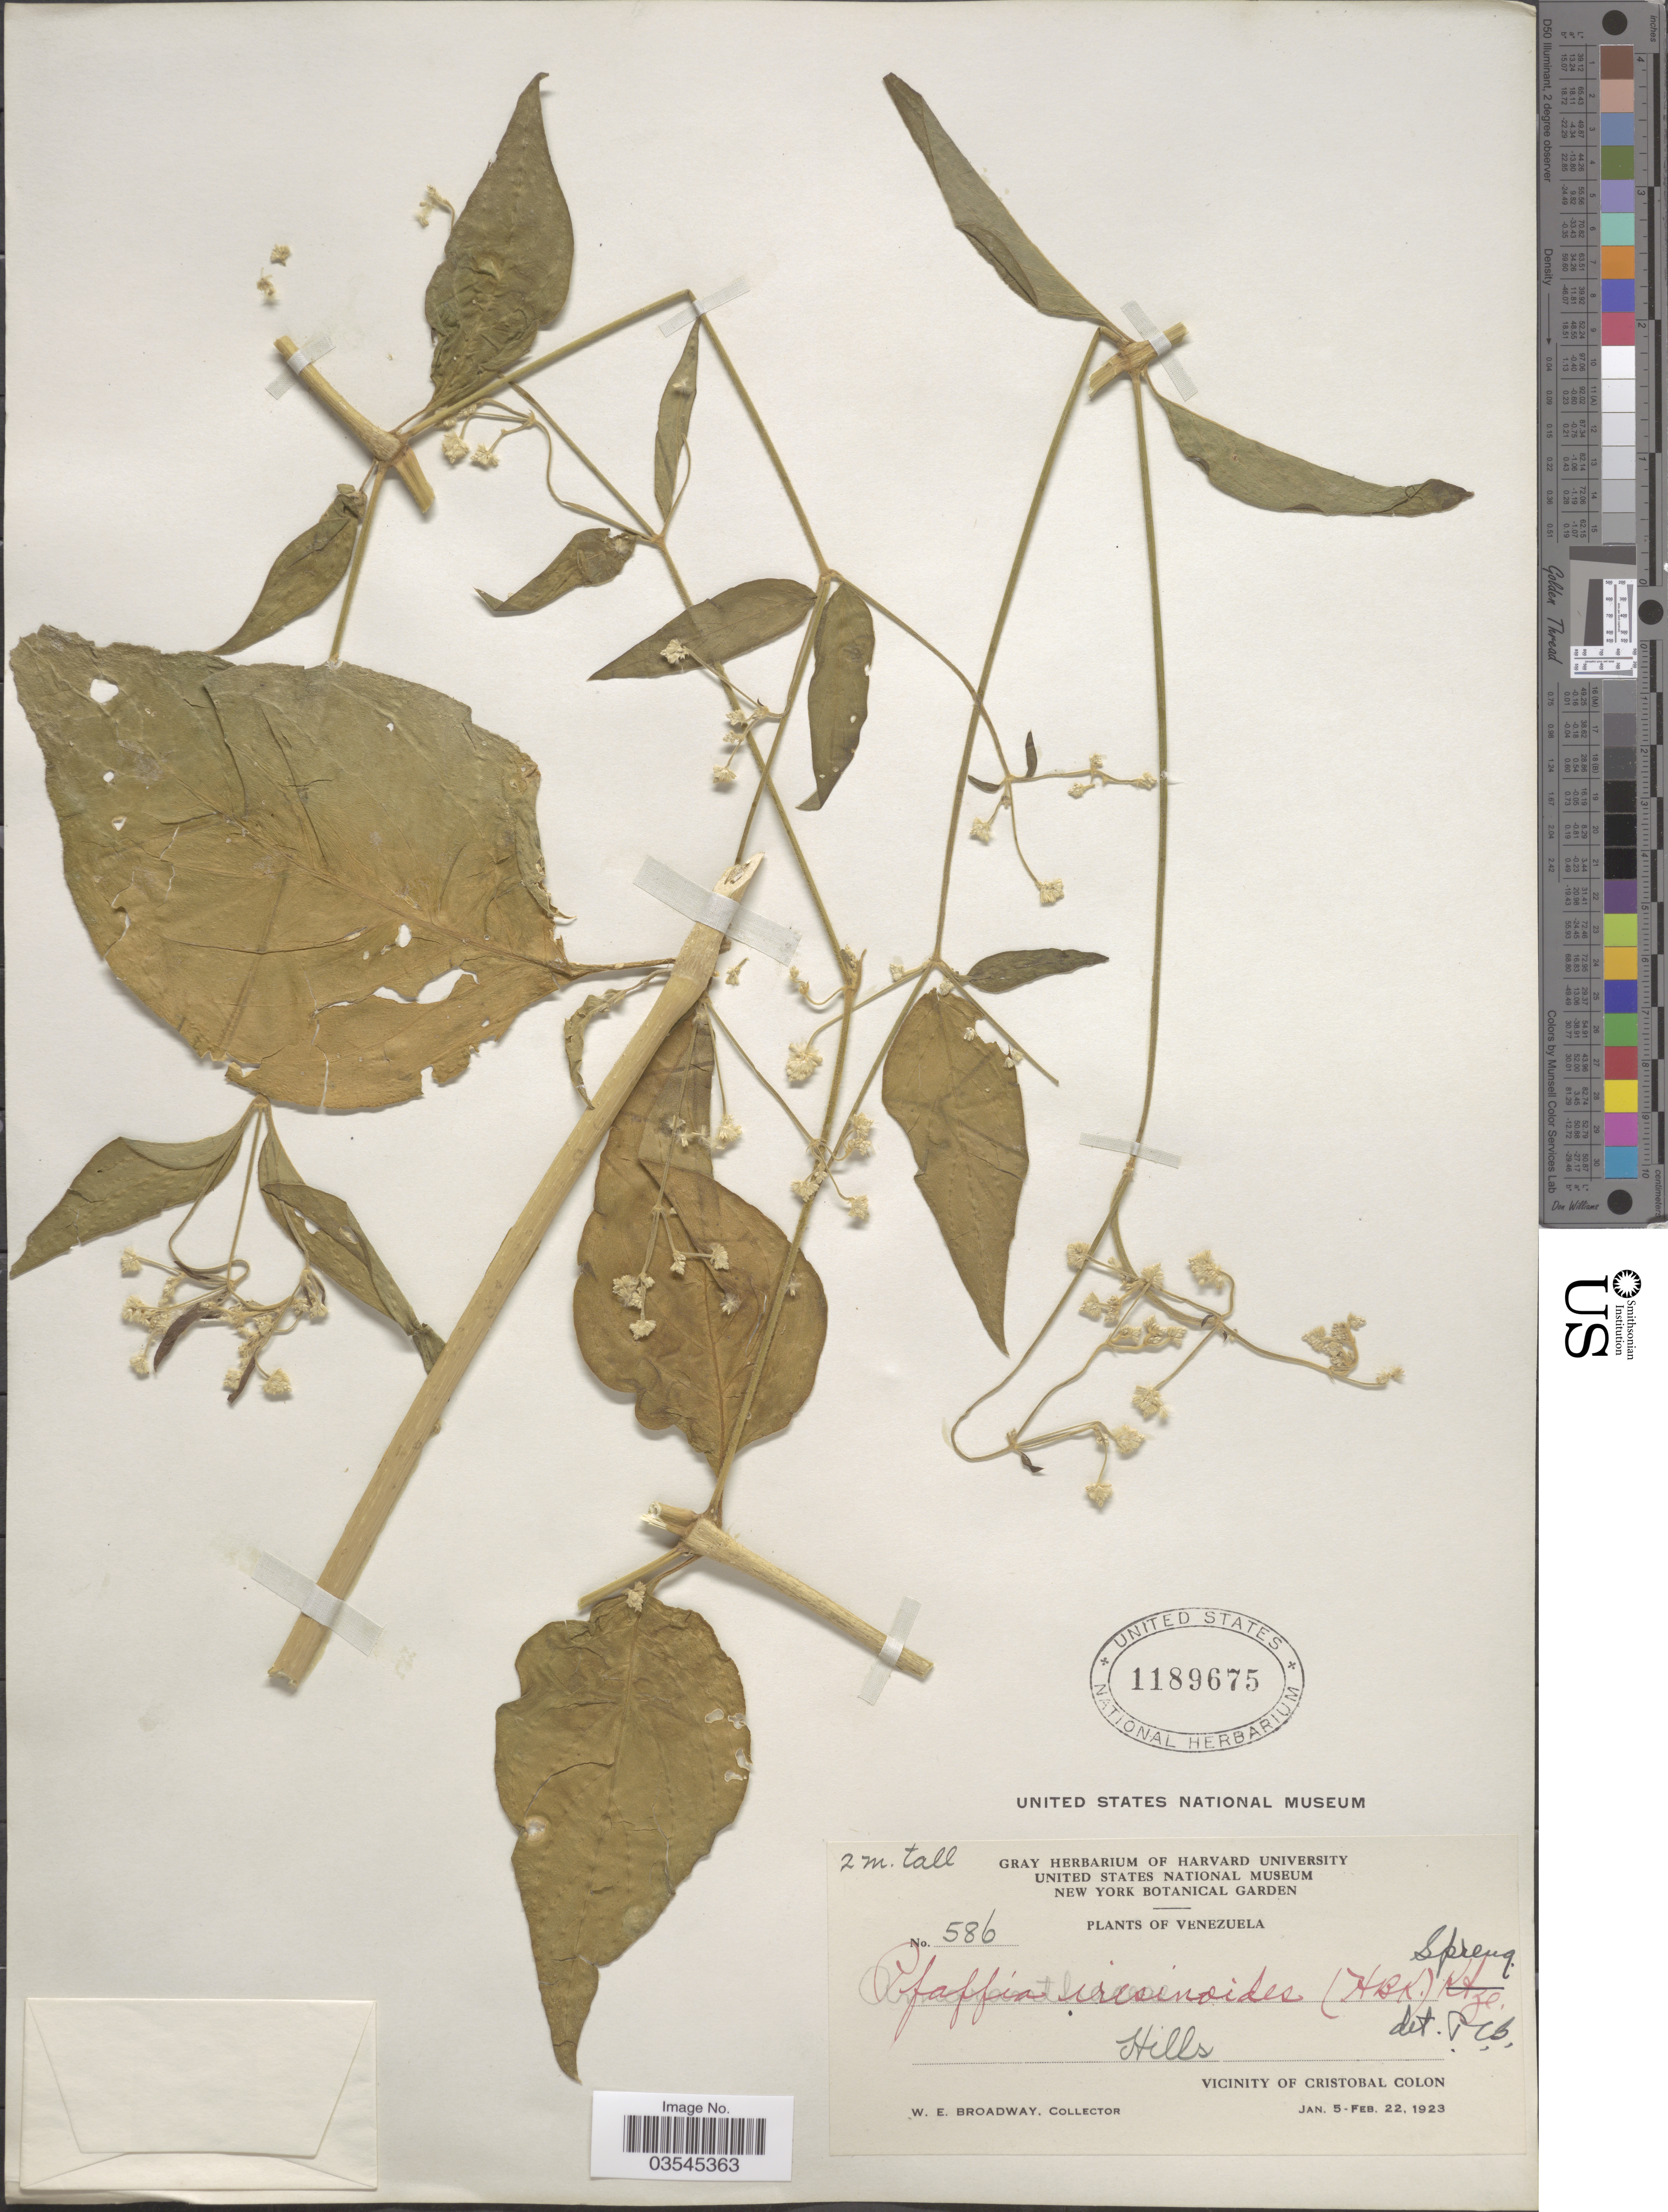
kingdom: Plantae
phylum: Tracheophyta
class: Magnoliopsida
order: Caryophyllales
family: Amaranthaceae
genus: Pfaffia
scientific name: Pfaffia iresinoides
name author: (Kunth) Spreng.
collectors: W. E. Broadway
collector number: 586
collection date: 1923-01-05/1923-02-22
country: Venezuela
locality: Vicinity of Cristobal Colon.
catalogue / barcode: US 1189675